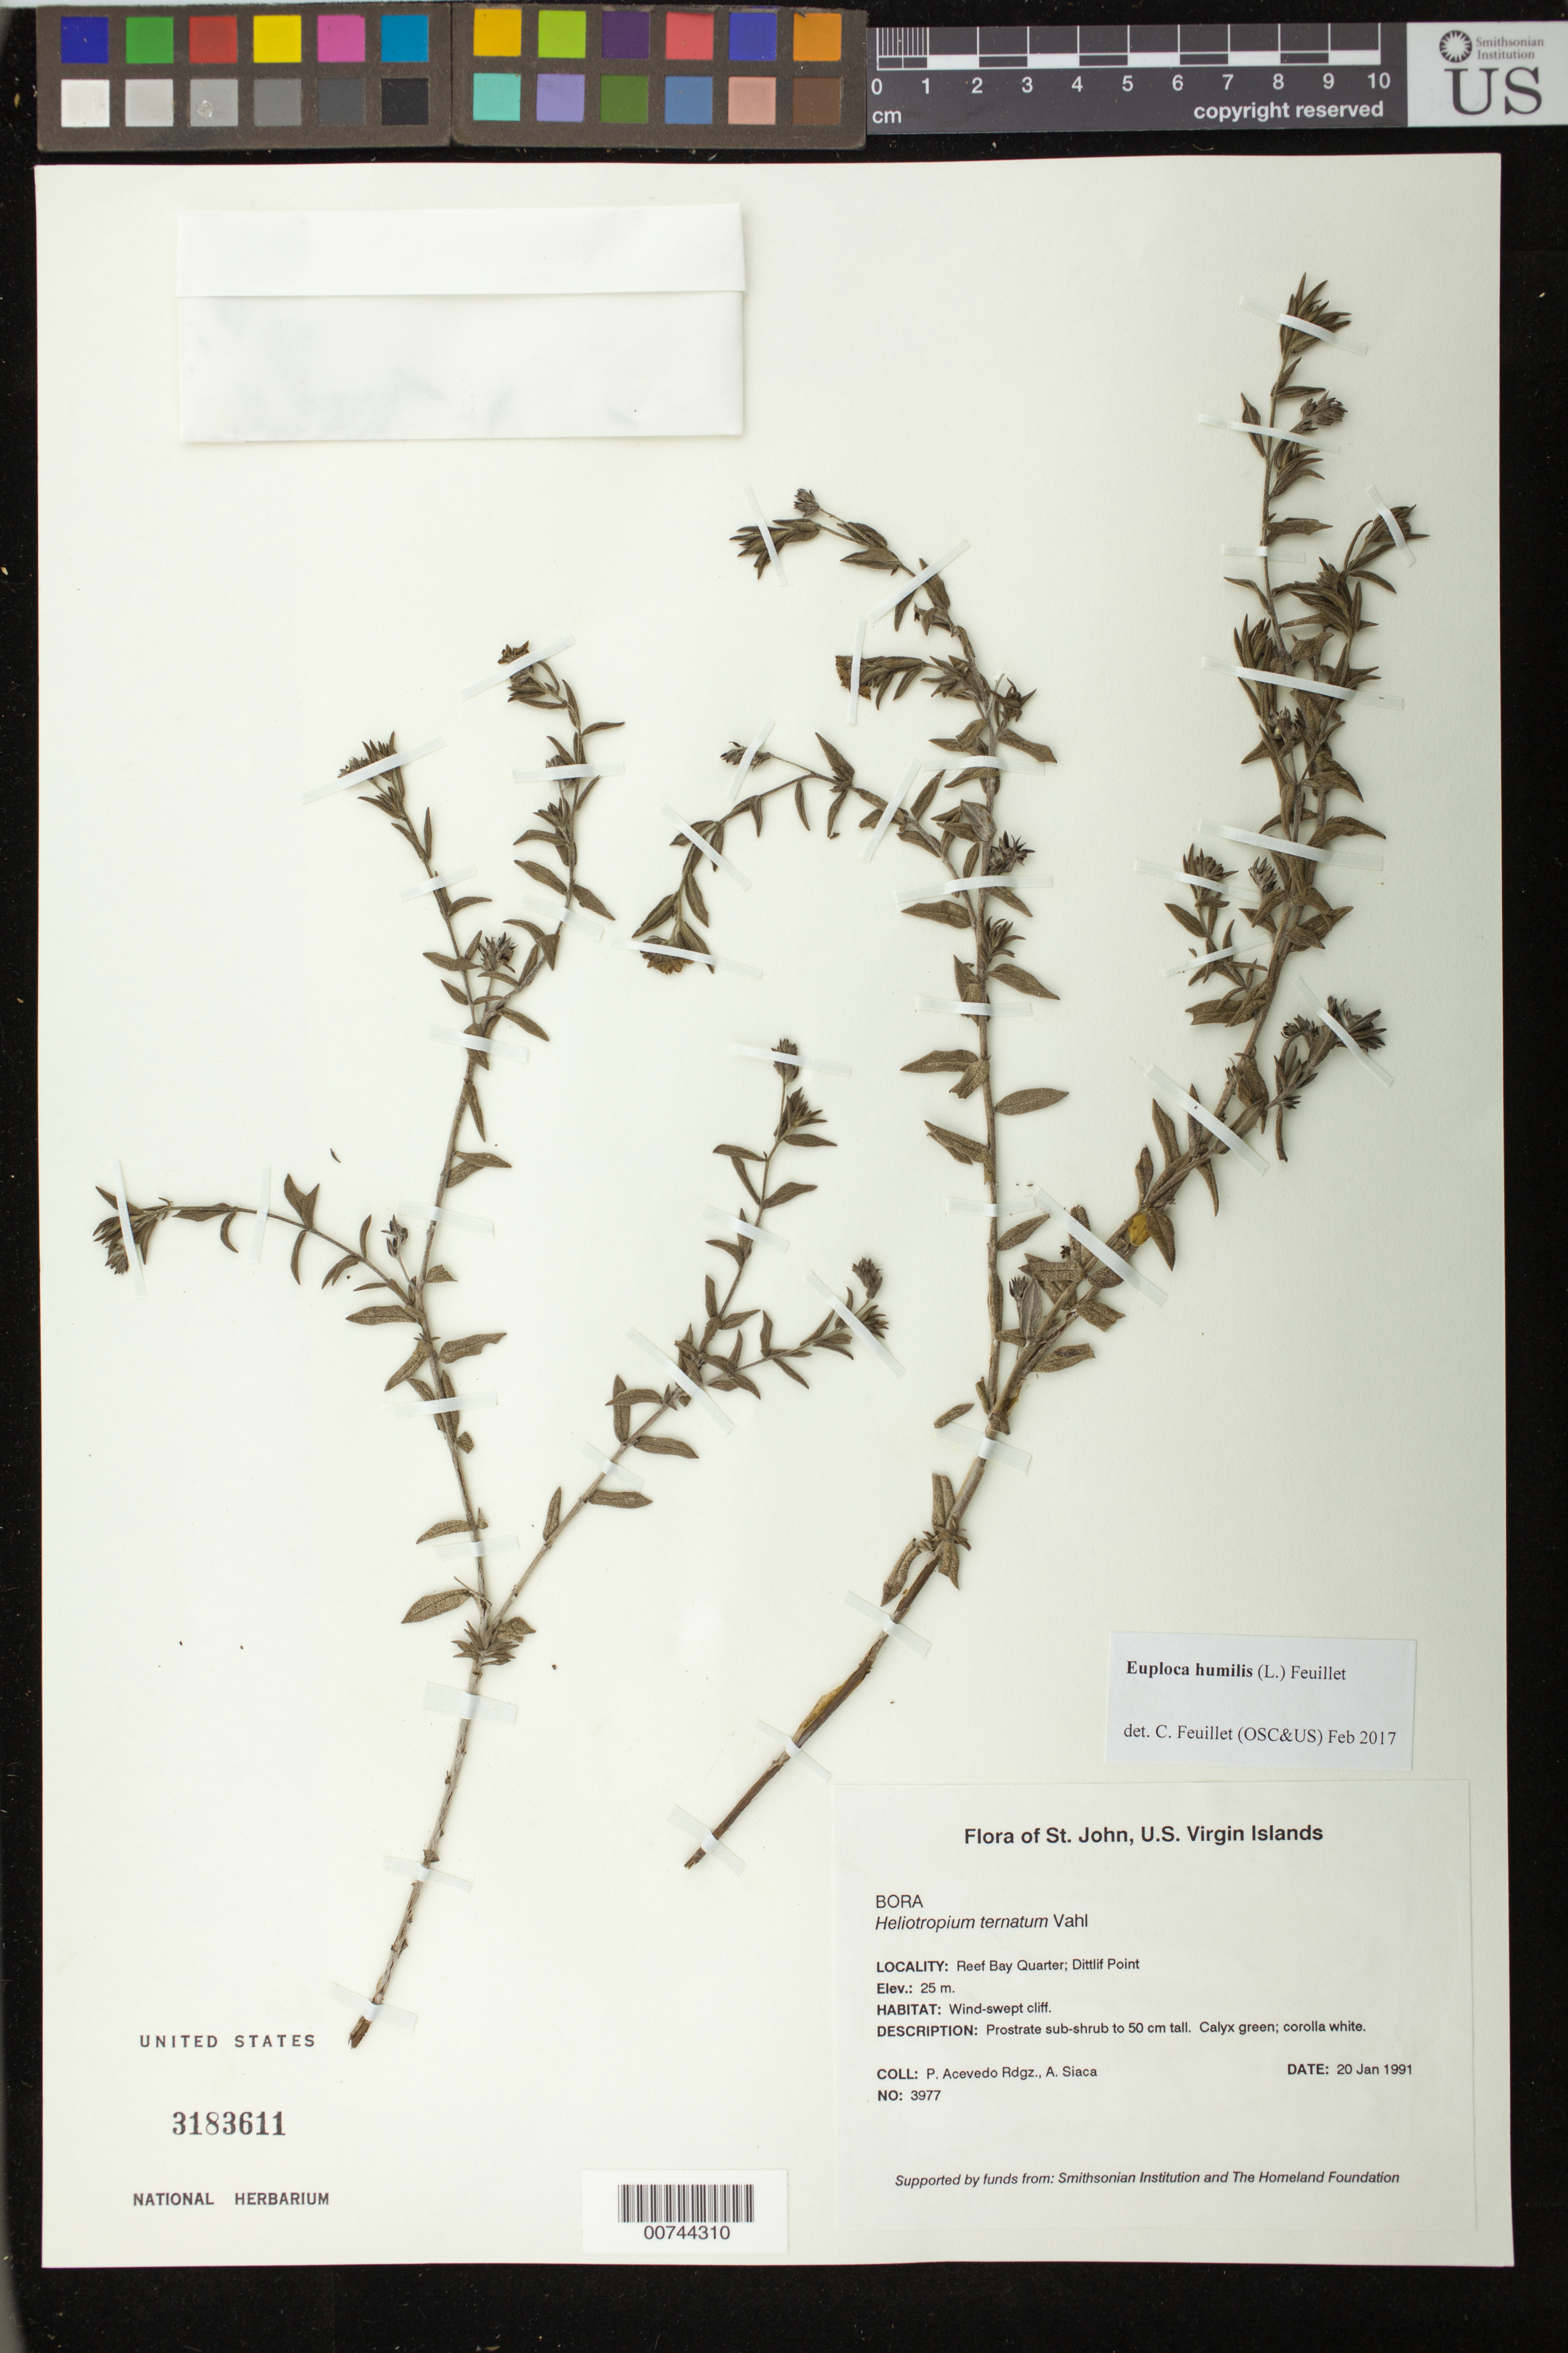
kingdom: Plantae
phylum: Tracheophyta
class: Magnoliopsida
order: Boraginales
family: Heliotropiaceae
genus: Euploca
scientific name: Euploca humilis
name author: (L.) Feuillet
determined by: Feuillet, C.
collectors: P. Acevedo-Rodr. & A. Siaca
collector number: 3977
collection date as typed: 20 Jan 1991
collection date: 1991-01-20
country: U.S. Virgin Islands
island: St. John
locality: Reef Bay Quarter; Dittlif Point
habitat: Wind-swept cliff.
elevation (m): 25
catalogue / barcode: US 3183611